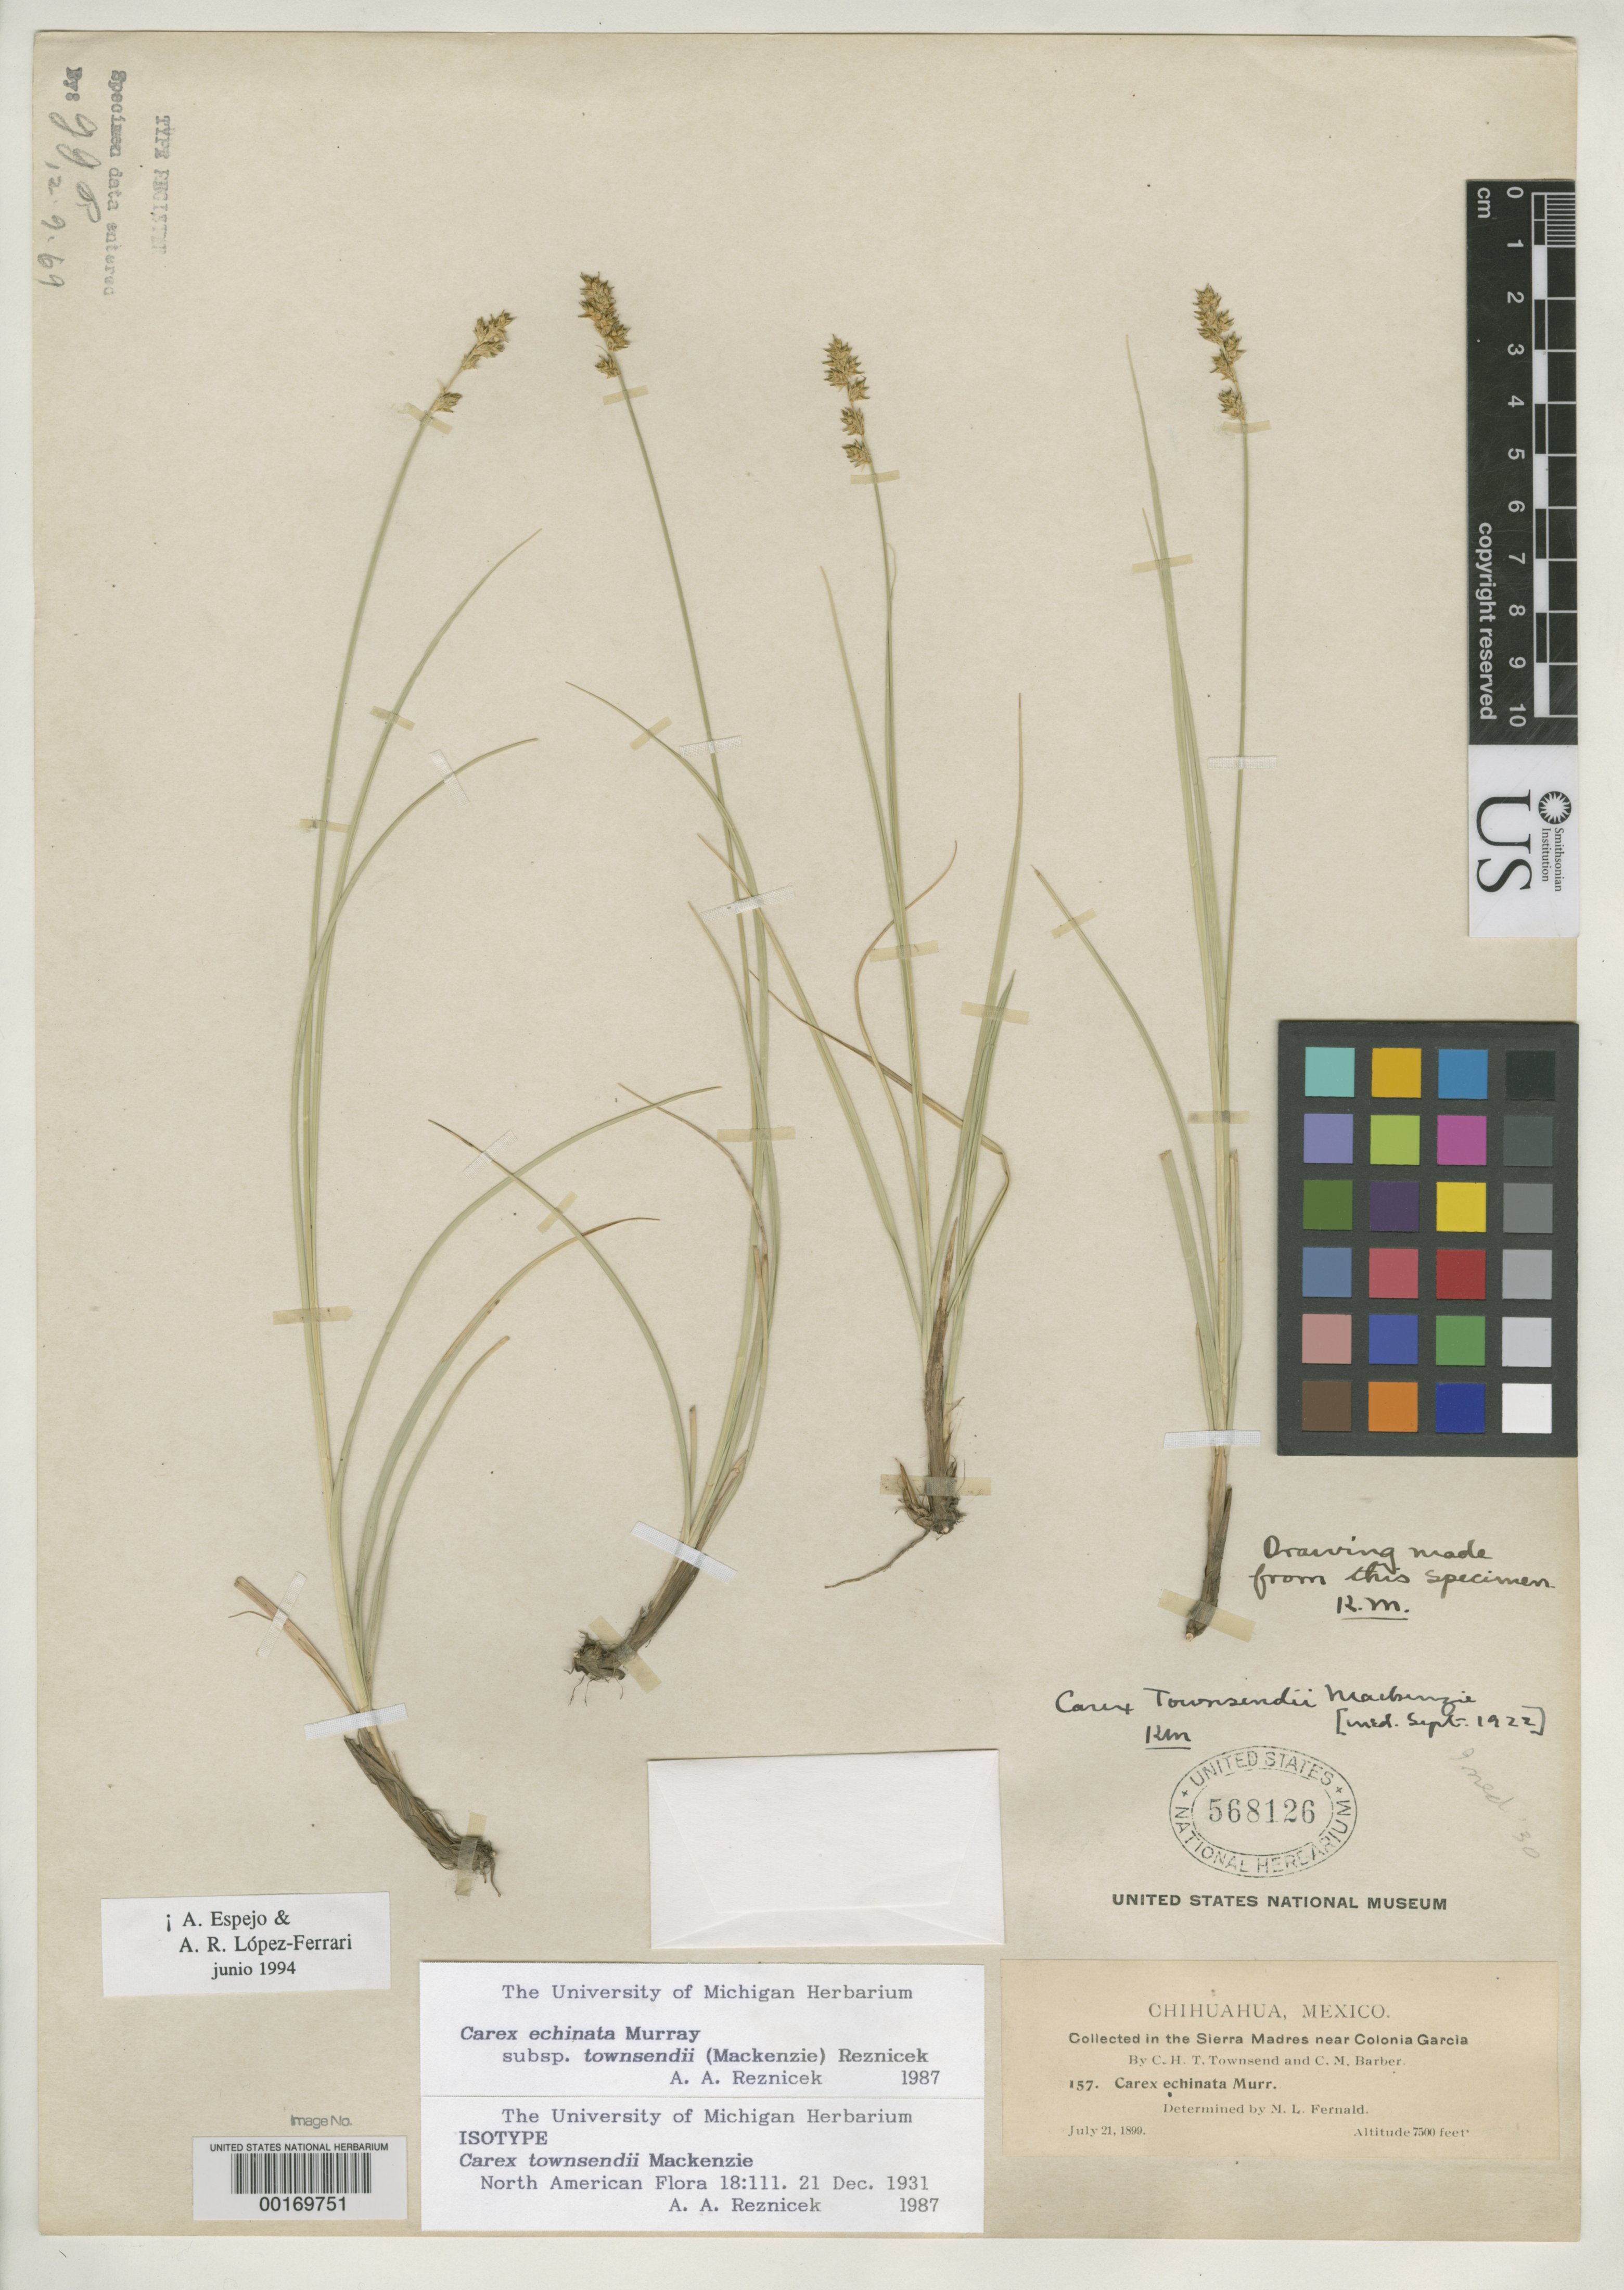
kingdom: Plantae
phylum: Tracheophyta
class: Liliopsida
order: Poales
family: Cyperaceae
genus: Carex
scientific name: Carex townsendii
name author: Mack.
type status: Holotype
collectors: C. H. T. Townsend & C. Barber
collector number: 157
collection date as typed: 21 Jul 1899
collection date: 1899-07-21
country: Mexico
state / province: Chihuahua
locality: Near Colonia Garcia.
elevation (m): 2286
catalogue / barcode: US 568126